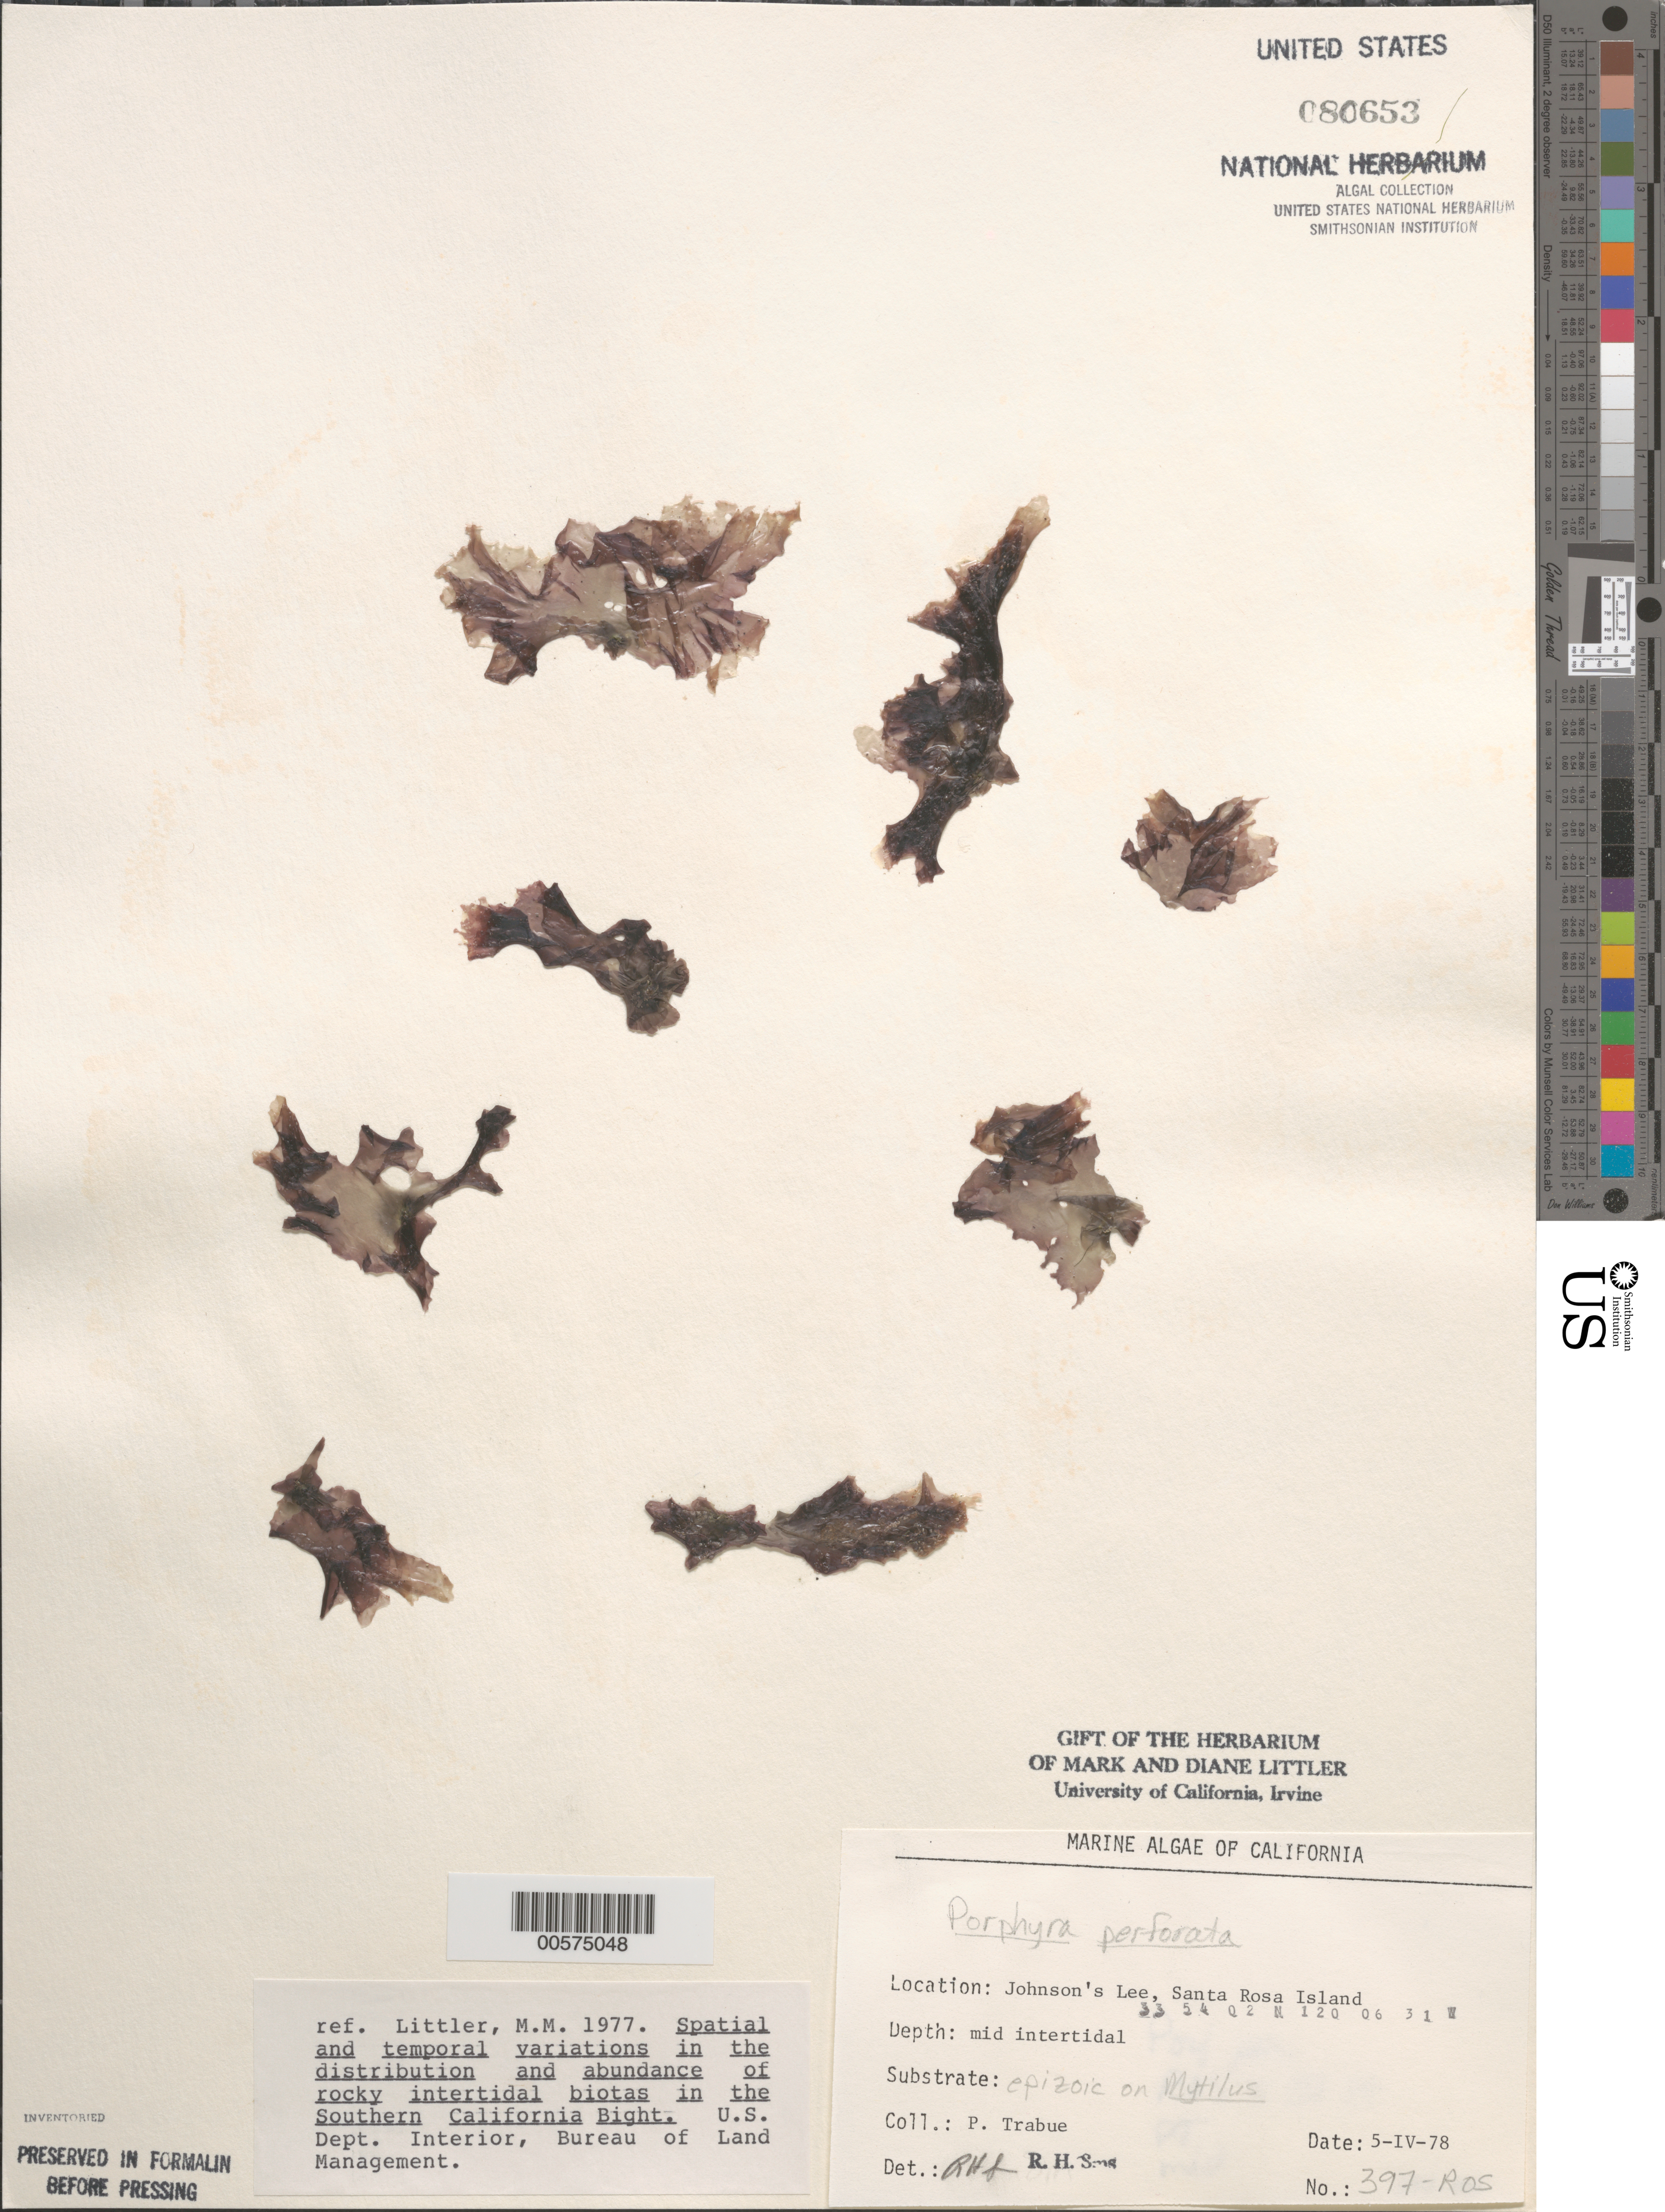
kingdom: Plantae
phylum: Rhodophyta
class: Bangiophyceae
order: Bangiales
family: Bangiaceae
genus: Pyropia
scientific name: Pyropia perforata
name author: (J. Agardh) S.C. Lindstrom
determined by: Algae name updating Project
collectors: P. J. Trabue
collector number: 397-ros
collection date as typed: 05 Apr 1978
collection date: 1978-04-05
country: United States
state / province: California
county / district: Santa Barbara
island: Santa Rosa Island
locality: Johnson's Lee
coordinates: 33 54 02 N, 120 06 31 W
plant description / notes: BLM-SOCALBIGHT Rocky Intertidal Survey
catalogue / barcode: US 80653